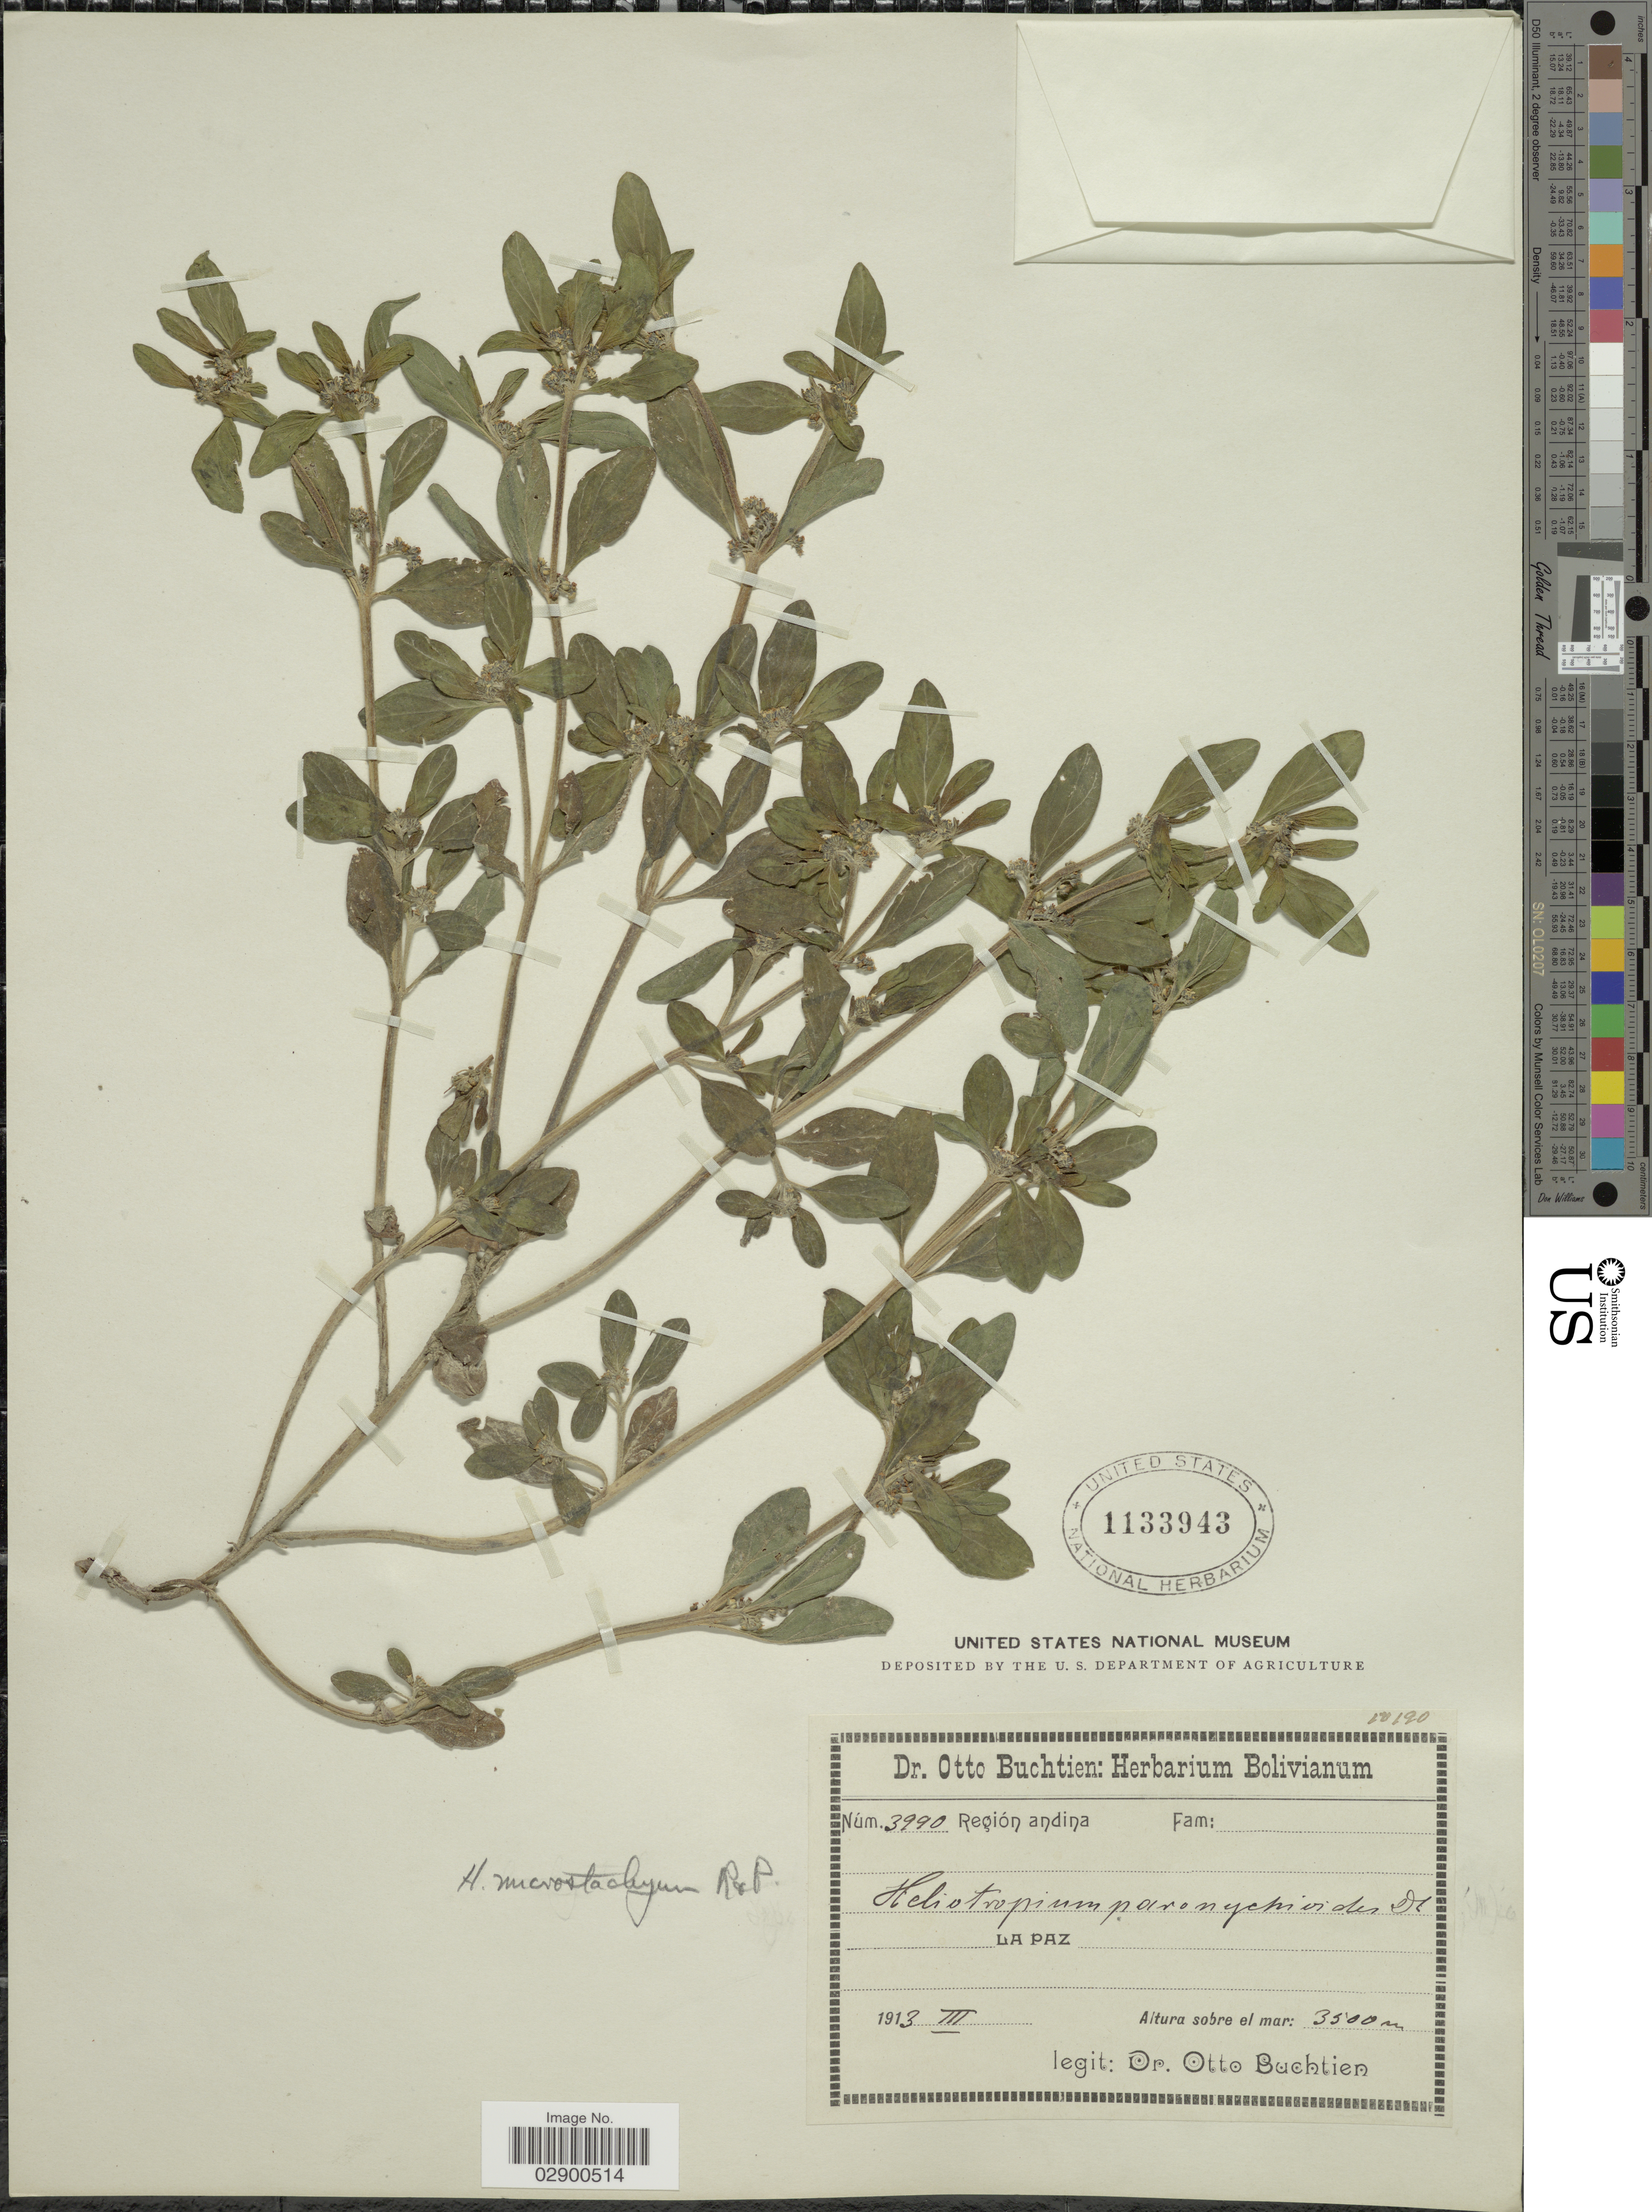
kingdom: Plantae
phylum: Tracheophyta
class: Magnoliopsida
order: Boraginales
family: Heliotropiaceae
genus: Heliotropium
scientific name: Heliotropium microstachyum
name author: Ruiz & Pav.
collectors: O. Buchtien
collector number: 3990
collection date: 1913-03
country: Bolivia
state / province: La Paz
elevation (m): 3500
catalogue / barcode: US 1133943